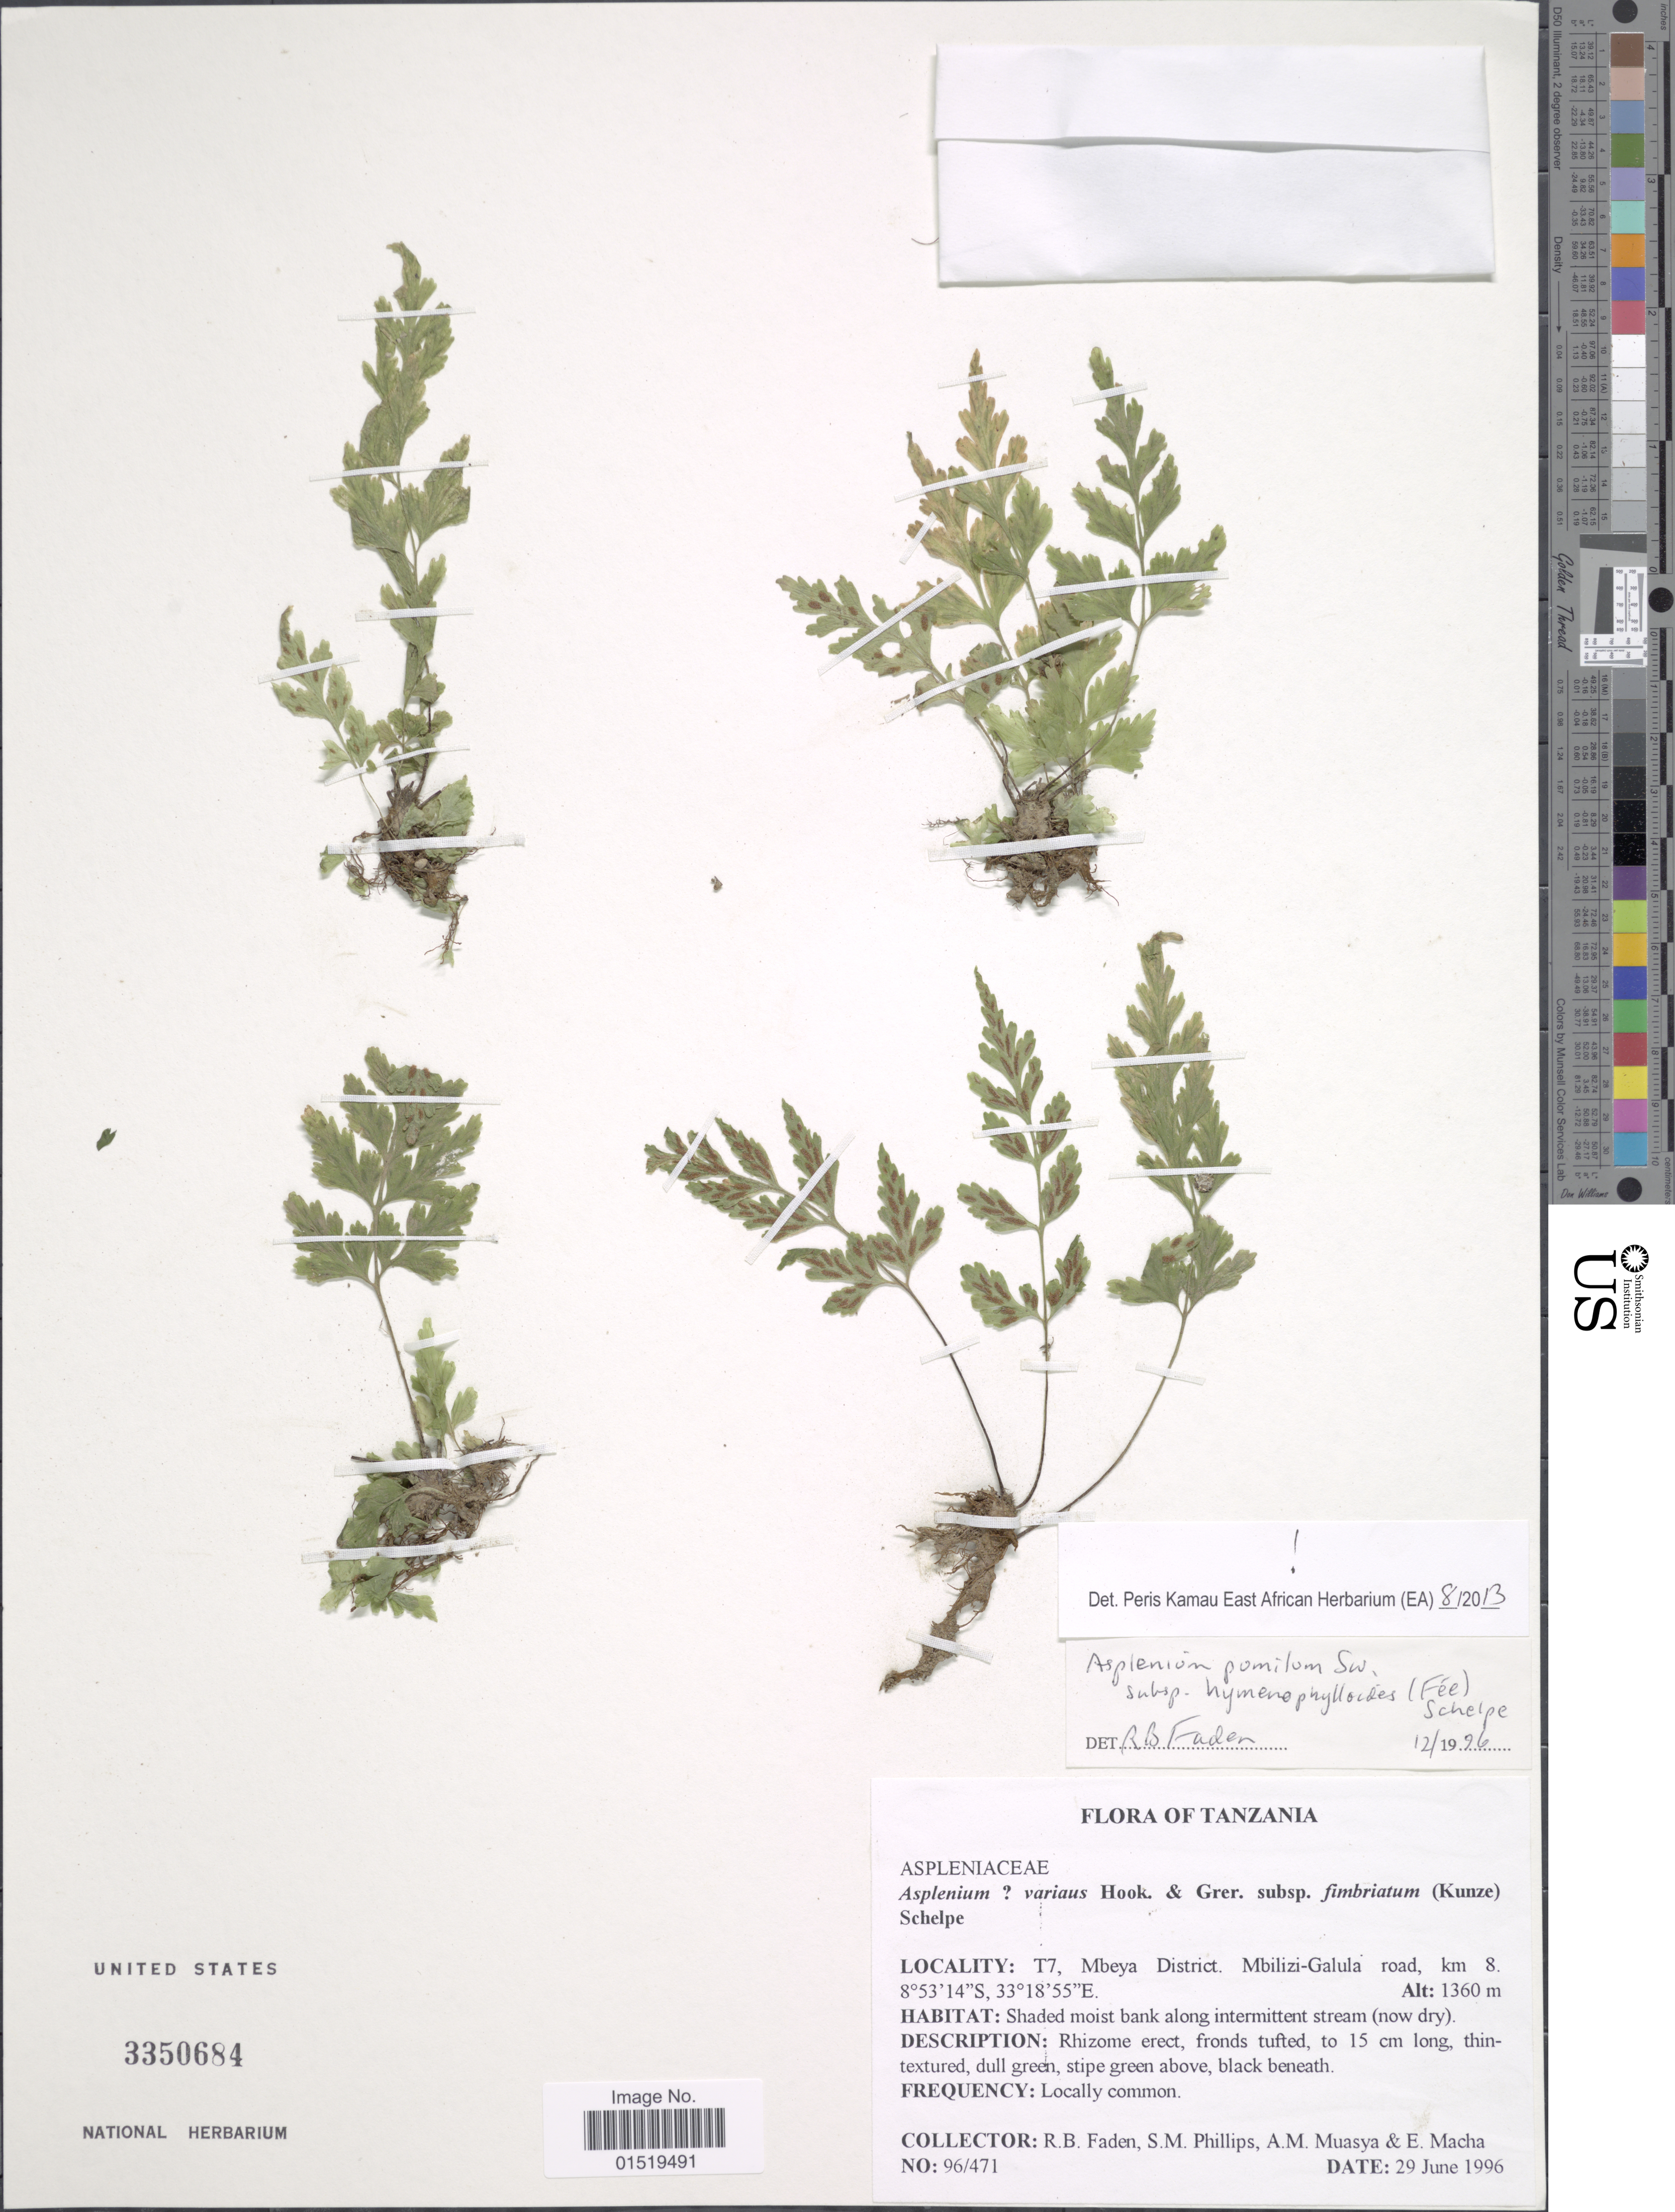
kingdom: Plantae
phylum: Tracheophyta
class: Polypodiopsida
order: Polypodiales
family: Aspleniaceae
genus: Asplenium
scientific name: Asplenium pumilum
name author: Sw.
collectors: R. B. Faden, S. M. Phillips, A. Muasya & E. Macha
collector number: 96/471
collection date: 1996-06-29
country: Tanzania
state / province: Mbeya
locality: T7, Mbeya District. Mbilizi-Galula road, km 8.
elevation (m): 1360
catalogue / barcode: US 3350684